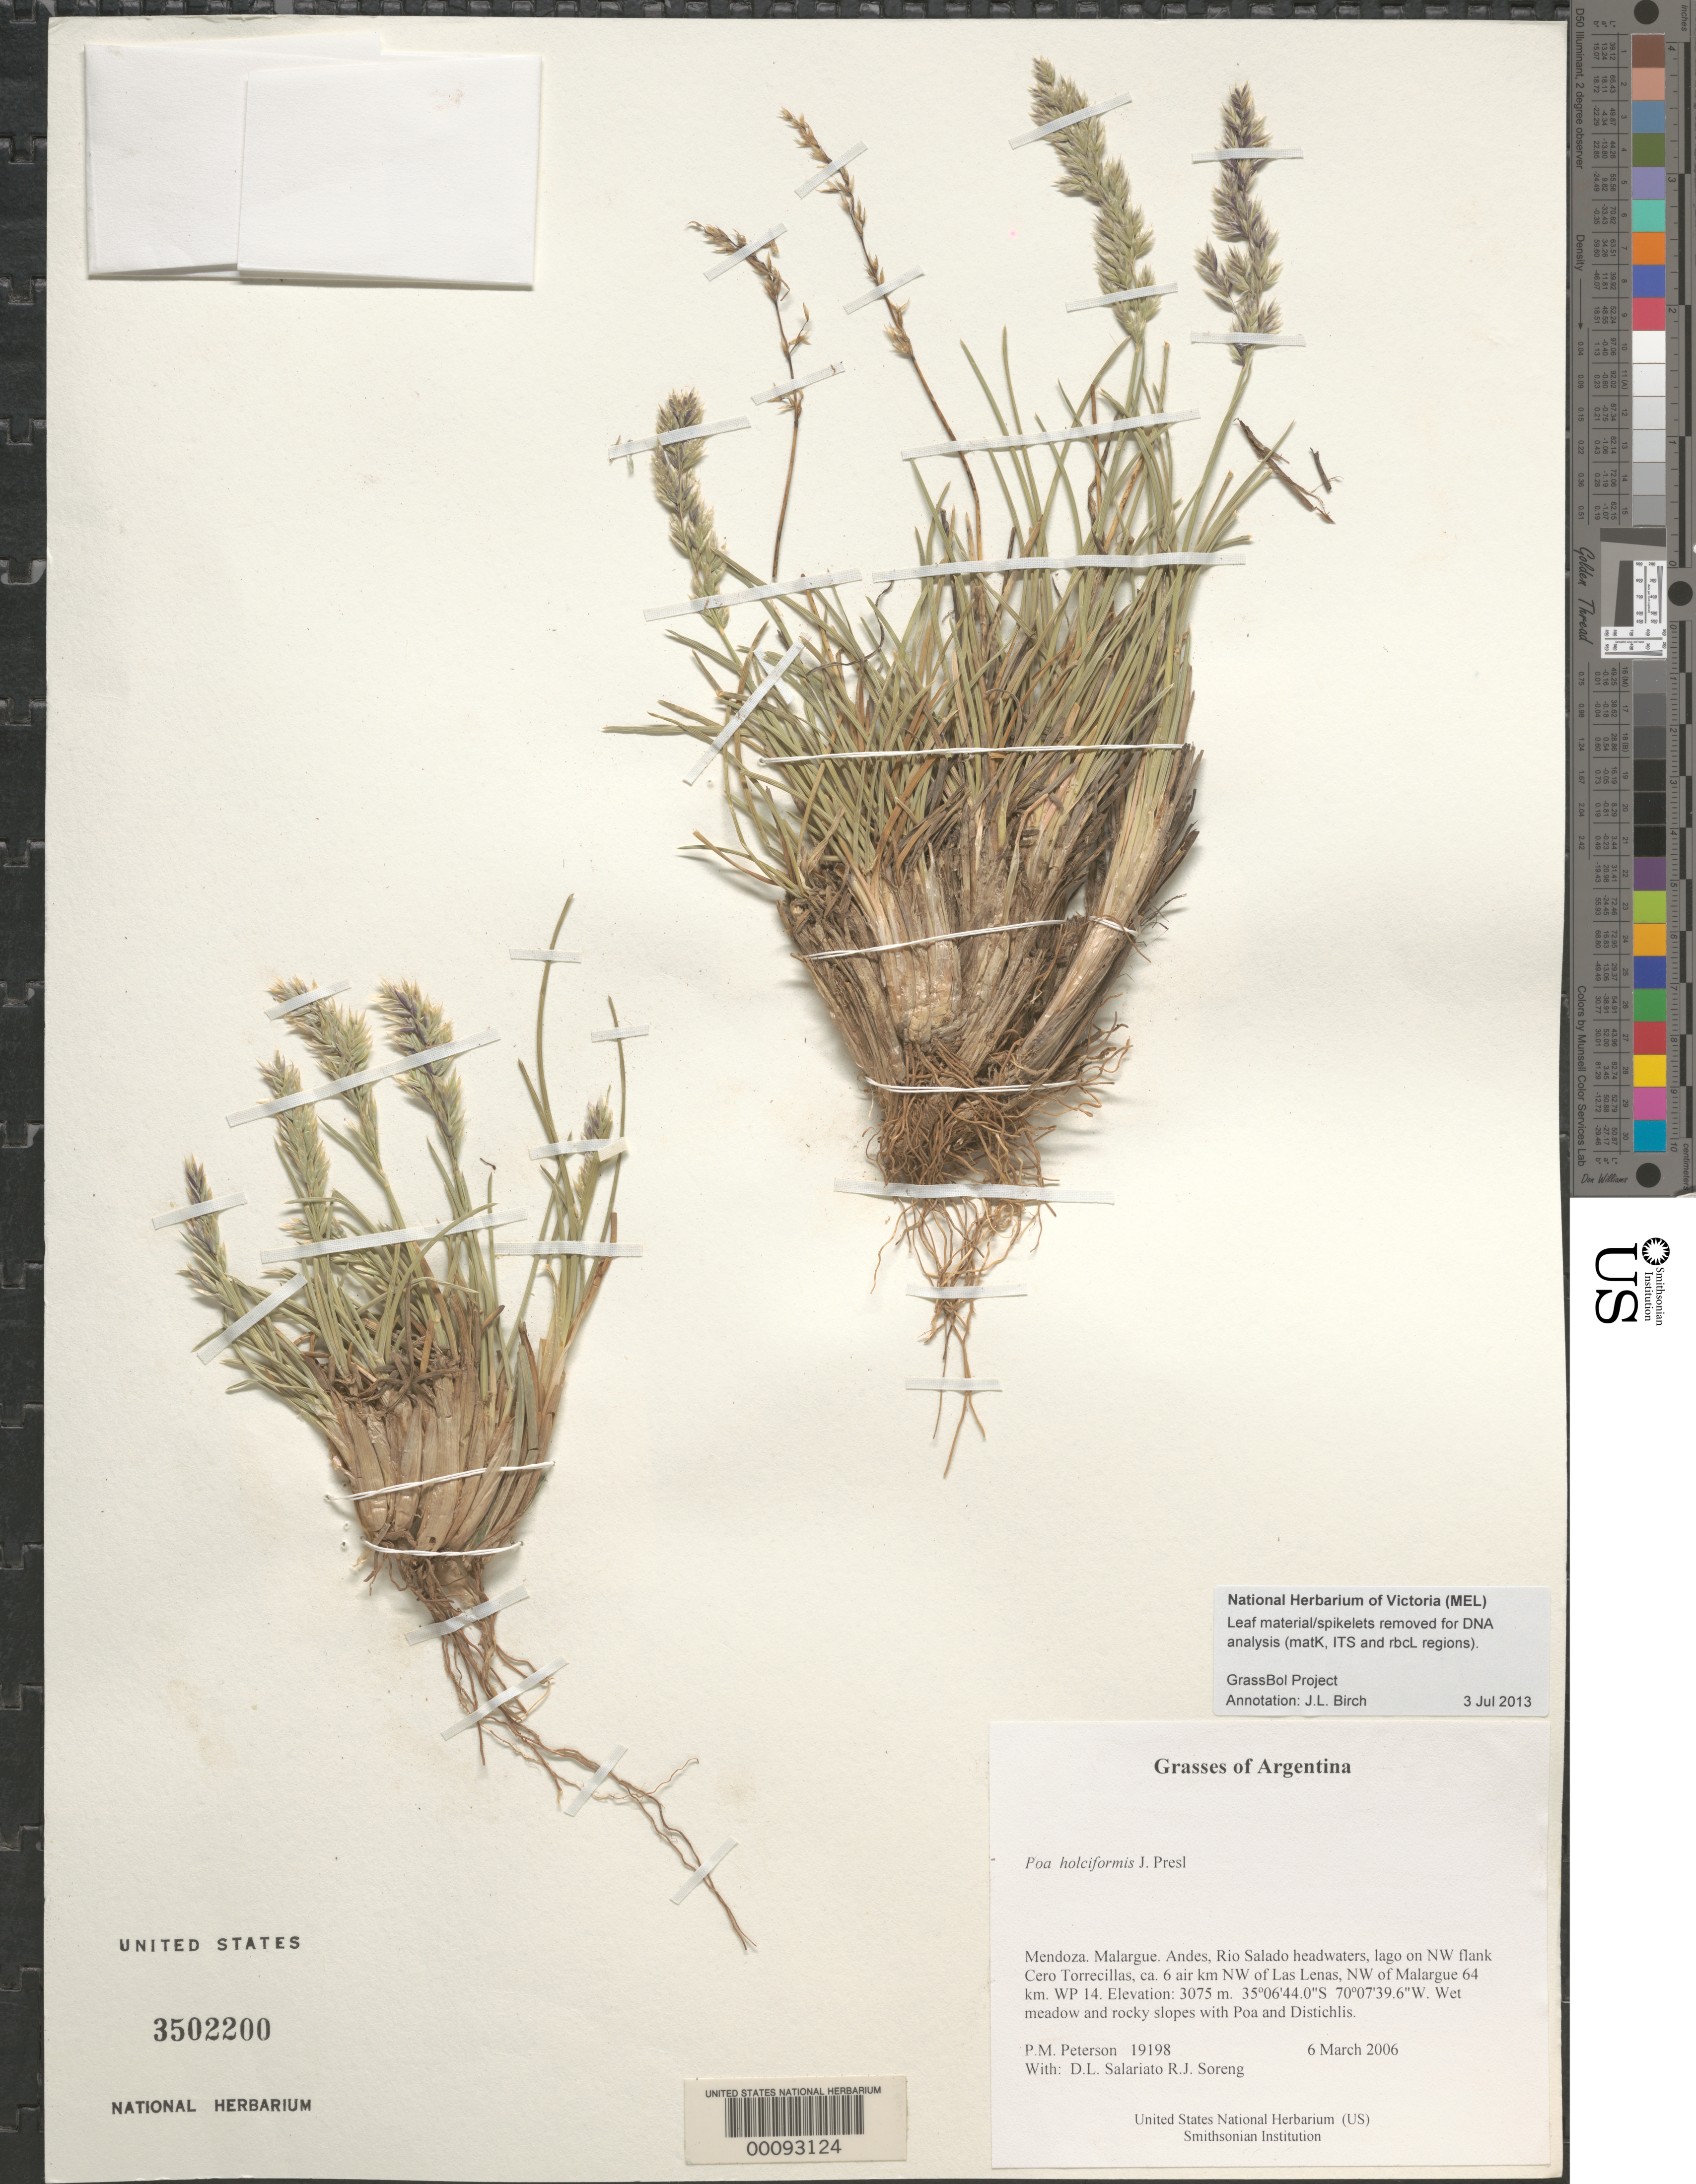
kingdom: Plantae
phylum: Tracheophyta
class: Liliopsida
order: Poales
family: Poaceae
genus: Poa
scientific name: Poa holciformis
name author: J. Presl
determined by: Soreng, Robert J., Research Associate (BOT), Smithsonian Institution - National Museum of Natural History (UNITED STATES)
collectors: P. M. Peterson, R. J. Soreng, D. Salariato & A. Panizza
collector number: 19198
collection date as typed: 06 Mar 2006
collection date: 2006-03-06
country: Argentina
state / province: Mendoza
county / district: Malargue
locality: Andes, Rio Salado headwaters, lago on NW flank Cero Torrecillas, ca. 6 air km NW of Las Lenas, NW of Malargue 64 km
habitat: Wet meadow and rocky slopes with Poa and Distichlis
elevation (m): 3075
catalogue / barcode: US 3502200